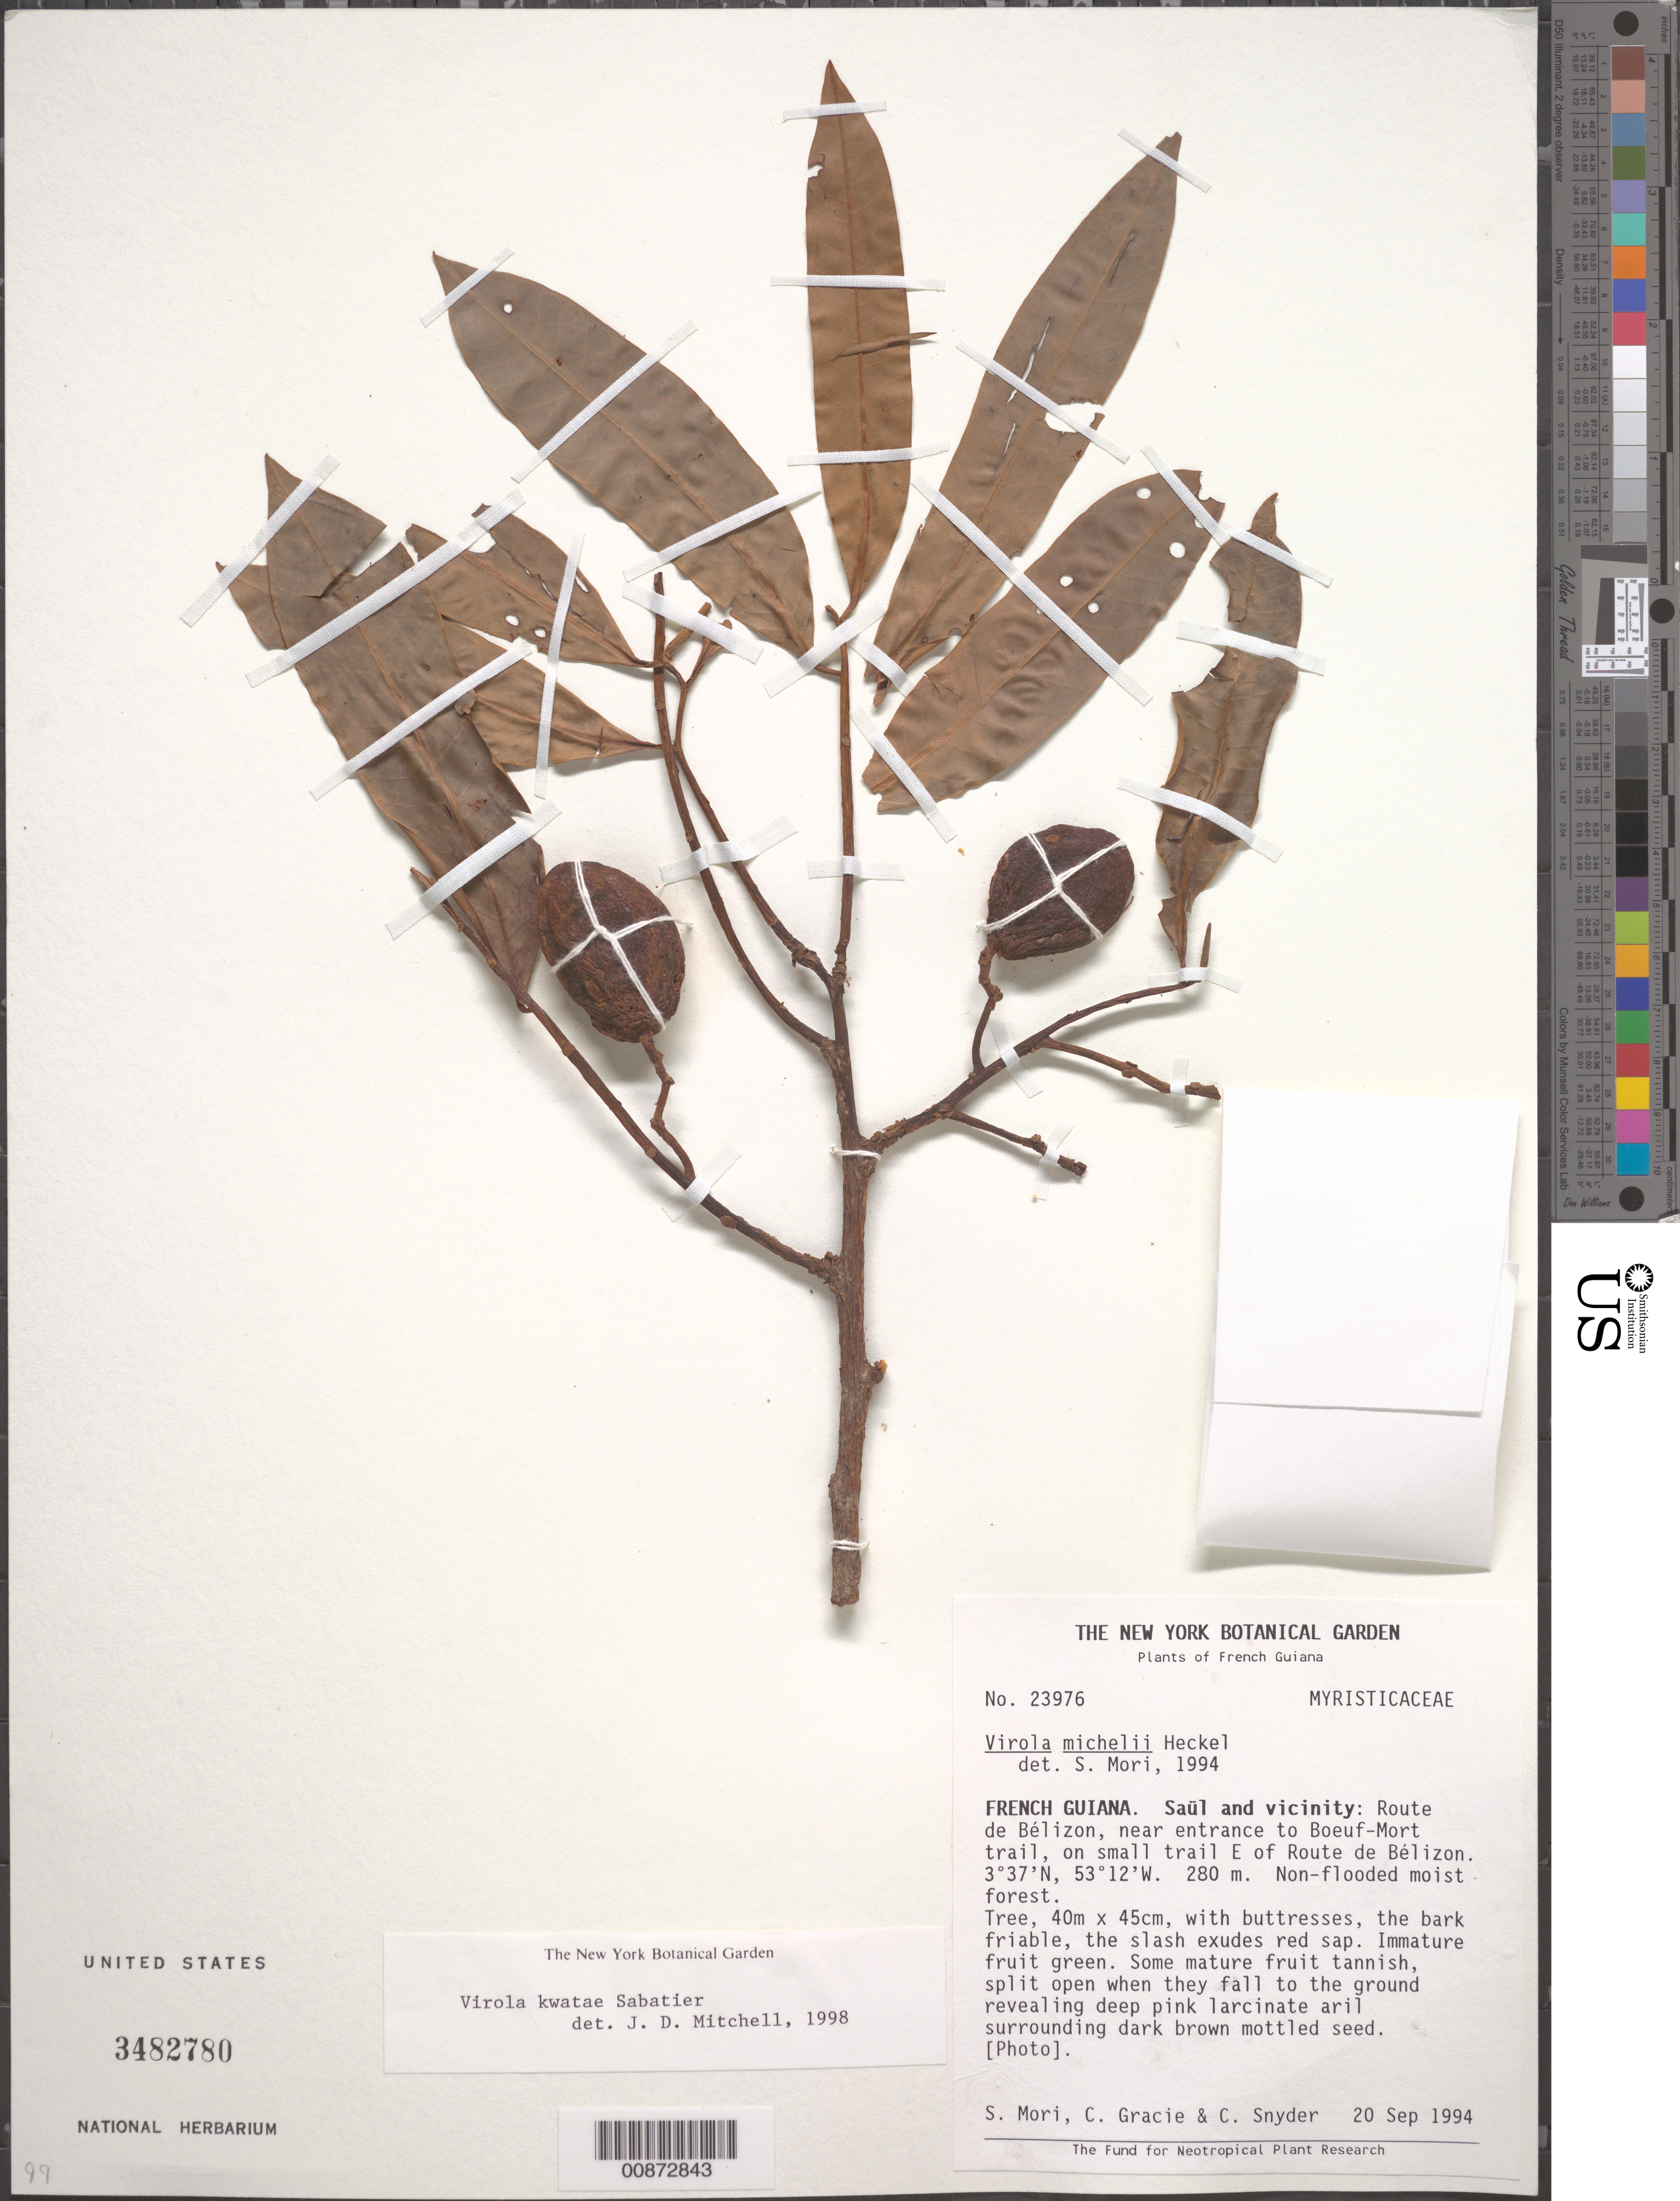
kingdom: Plantae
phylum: Tracheophyta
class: Magnoliopsida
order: Magnoliales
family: Myristicaceae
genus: Virola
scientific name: Virola kwatae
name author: Sabatier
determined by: Mitchell, John D.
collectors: S. Mori, C. A. Gracie & C. Snyder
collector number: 23976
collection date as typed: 20-Sep-94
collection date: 1994-09-20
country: French Guiana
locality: Saül and vic., Route de Bélizon, near entrance to Boeuf-Mort trail, E of Route de Belizon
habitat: Non-flooded moist forest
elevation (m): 280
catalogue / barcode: US 3482780